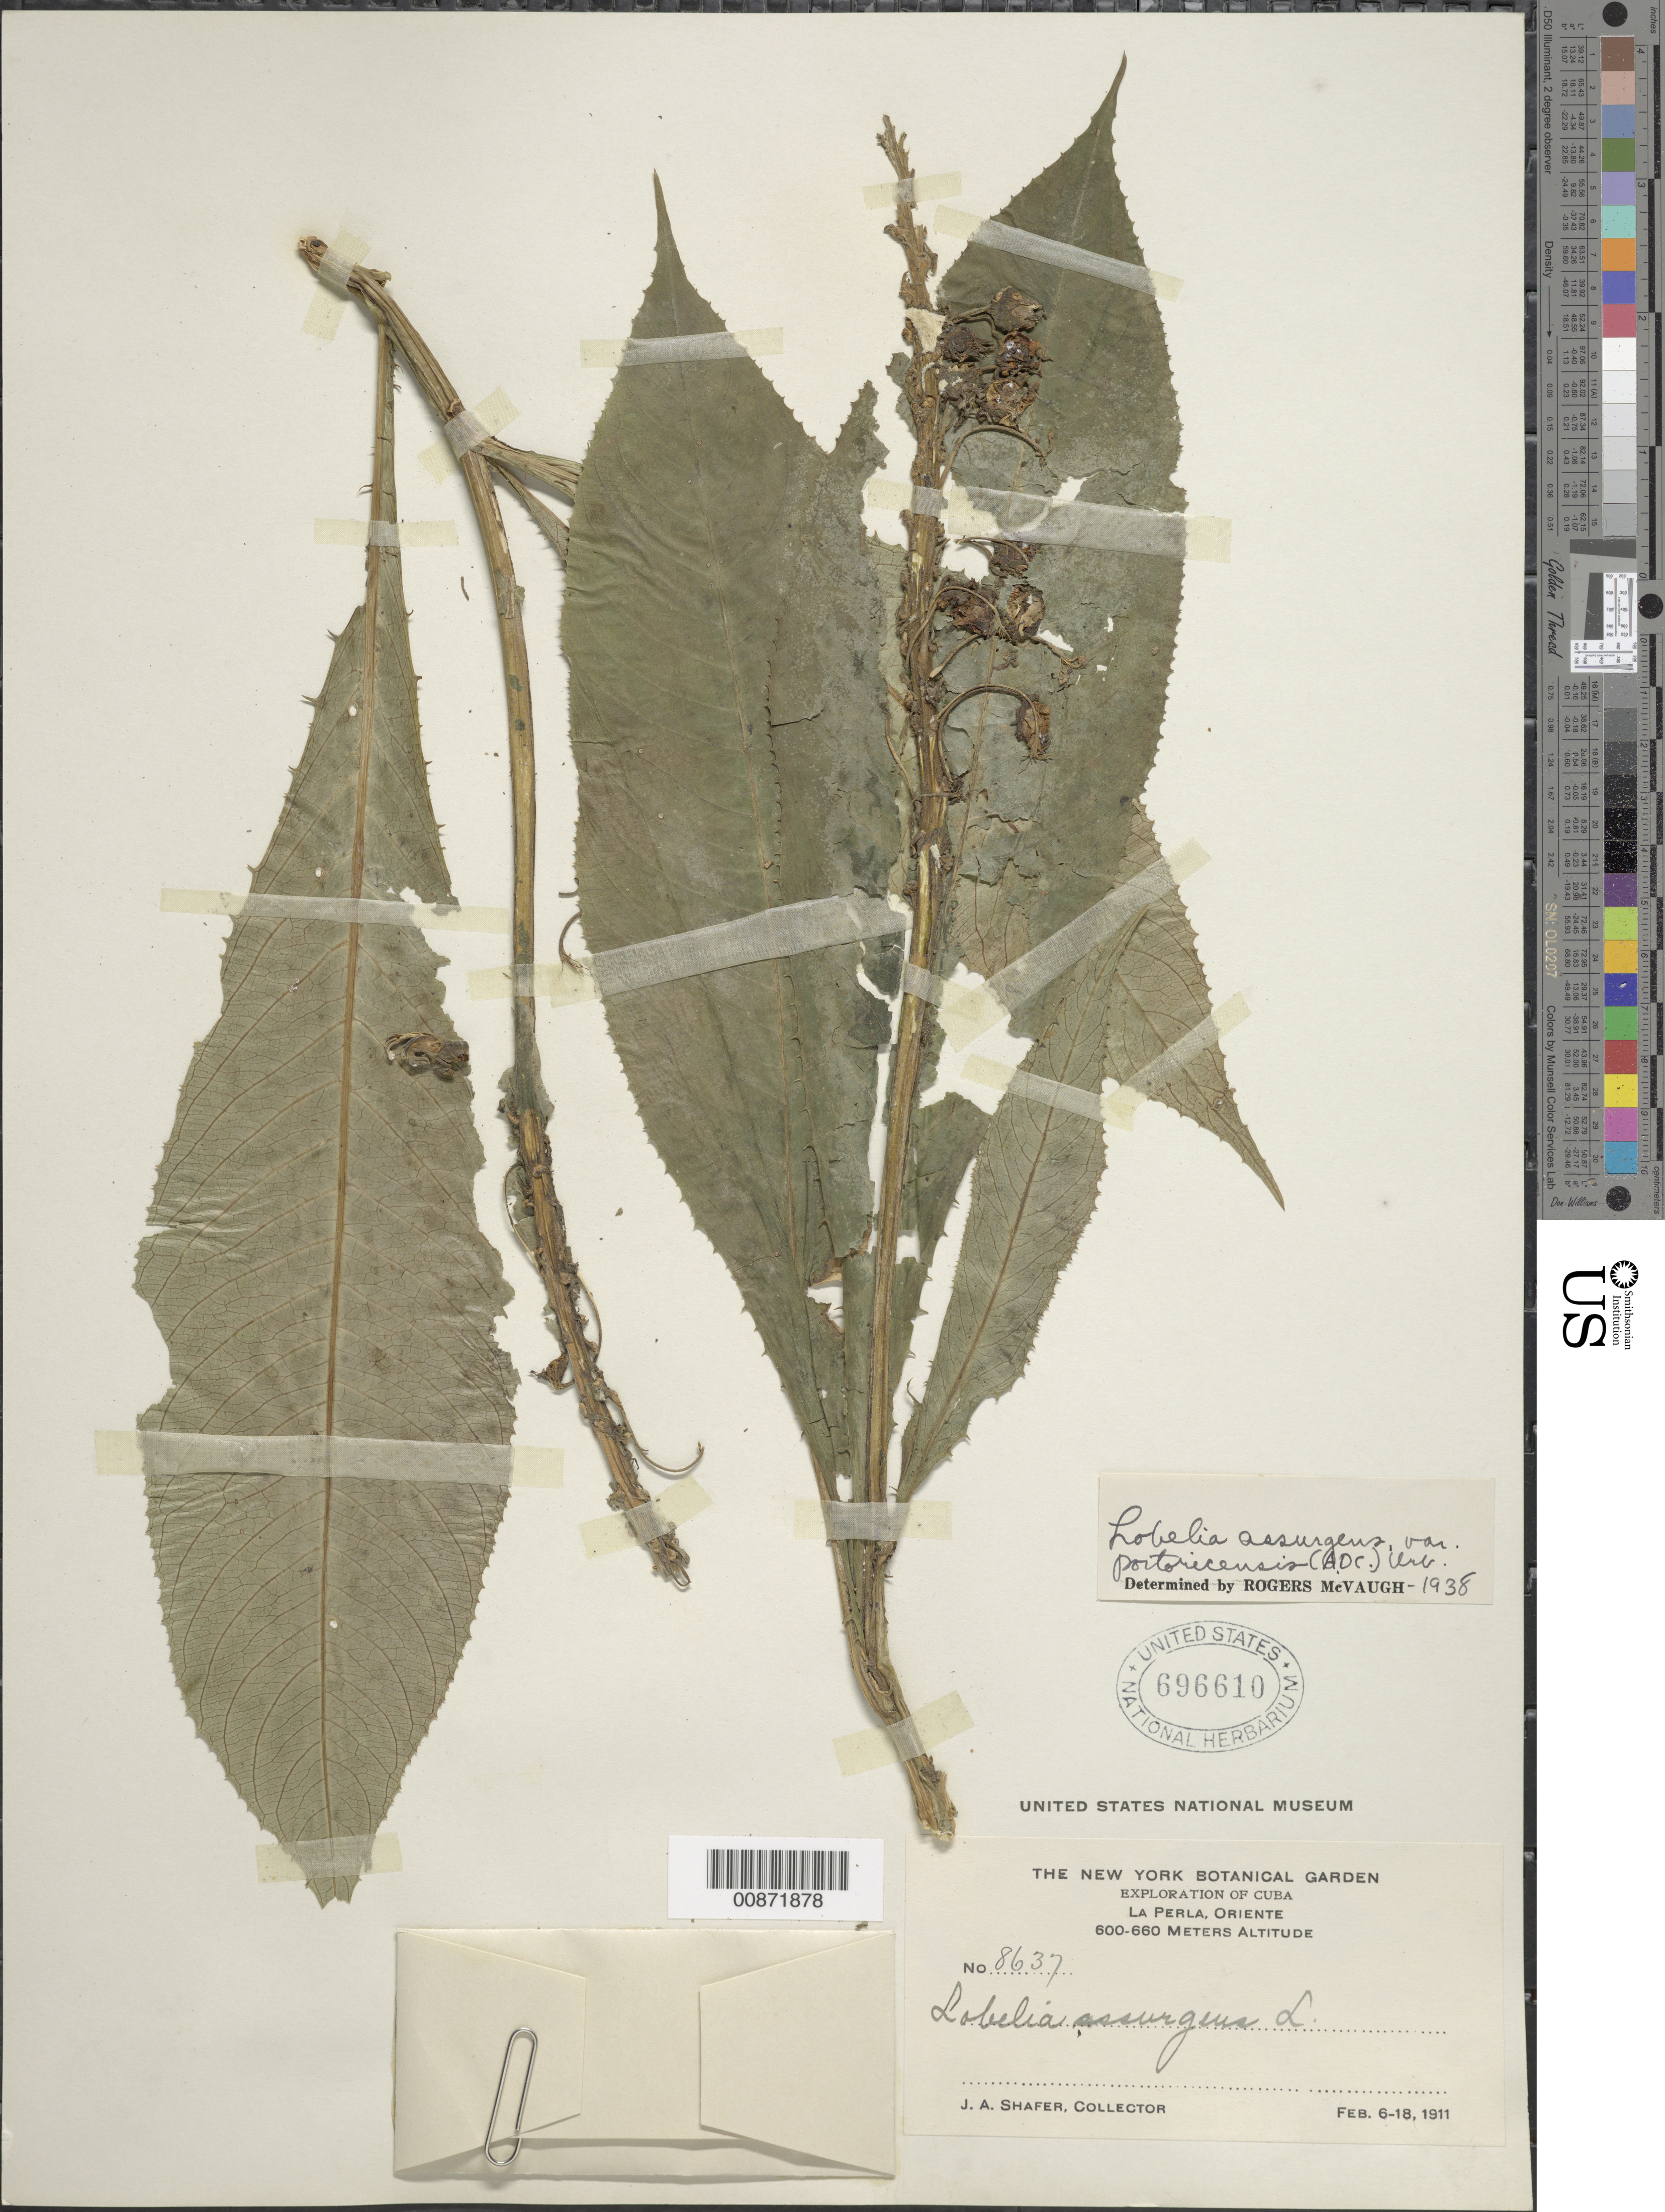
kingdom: Plantae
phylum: Tracheophyta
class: Magnoliopsida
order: Asterales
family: Campanulaceae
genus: Lobelia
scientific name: Lobelia assurgens var. portoricensis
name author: (DC.) Urb.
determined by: McVaugh, R.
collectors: J. A. Shafer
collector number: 8637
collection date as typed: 06 Feb 1911 to 18 Feb 1911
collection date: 1911-02-06/1911-02-18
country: Cuba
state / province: Oriente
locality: La Perla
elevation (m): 600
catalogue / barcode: US 696610